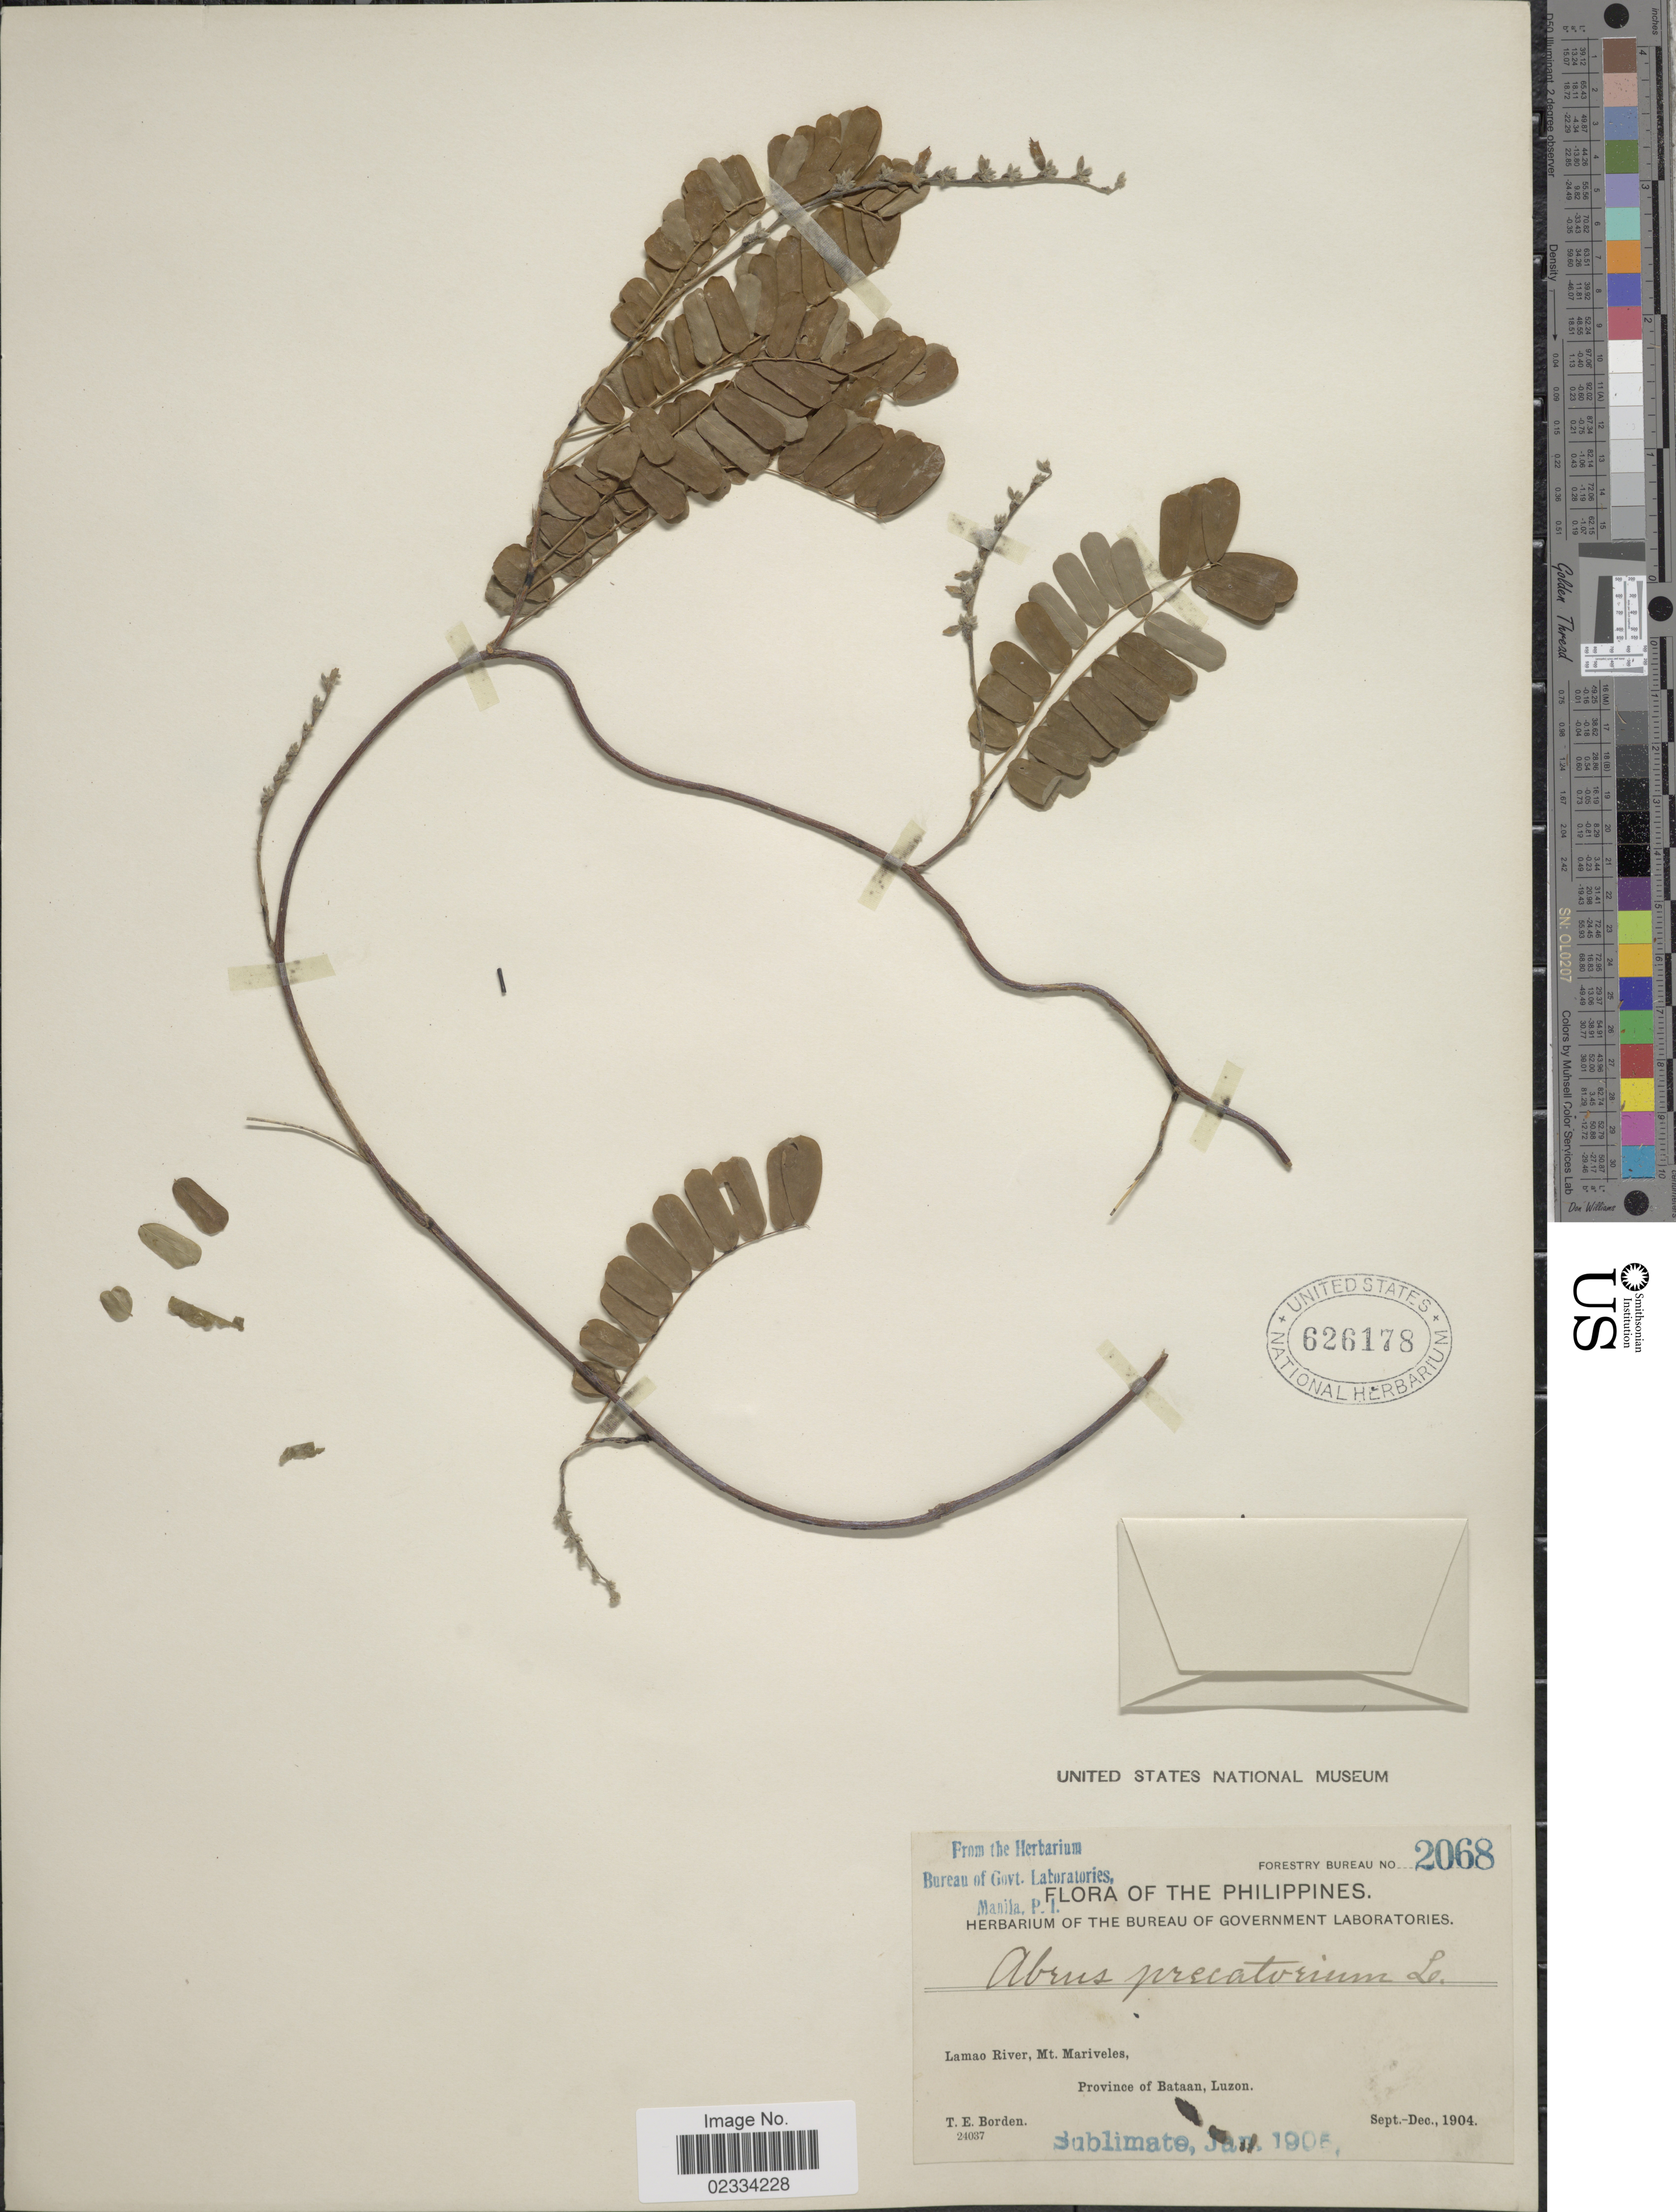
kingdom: Plantae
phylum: Tracheophyta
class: Magnoliopsida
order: Fabales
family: Fabaceae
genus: Abrus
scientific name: Abrus precatorius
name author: L.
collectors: T. E. Borden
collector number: Forestry Bureau 2068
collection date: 1904-09/1904-12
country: Philippines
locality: Lamao River, Mt. Mariveles, Province of Bataan, Luzon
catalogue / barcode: US 626178